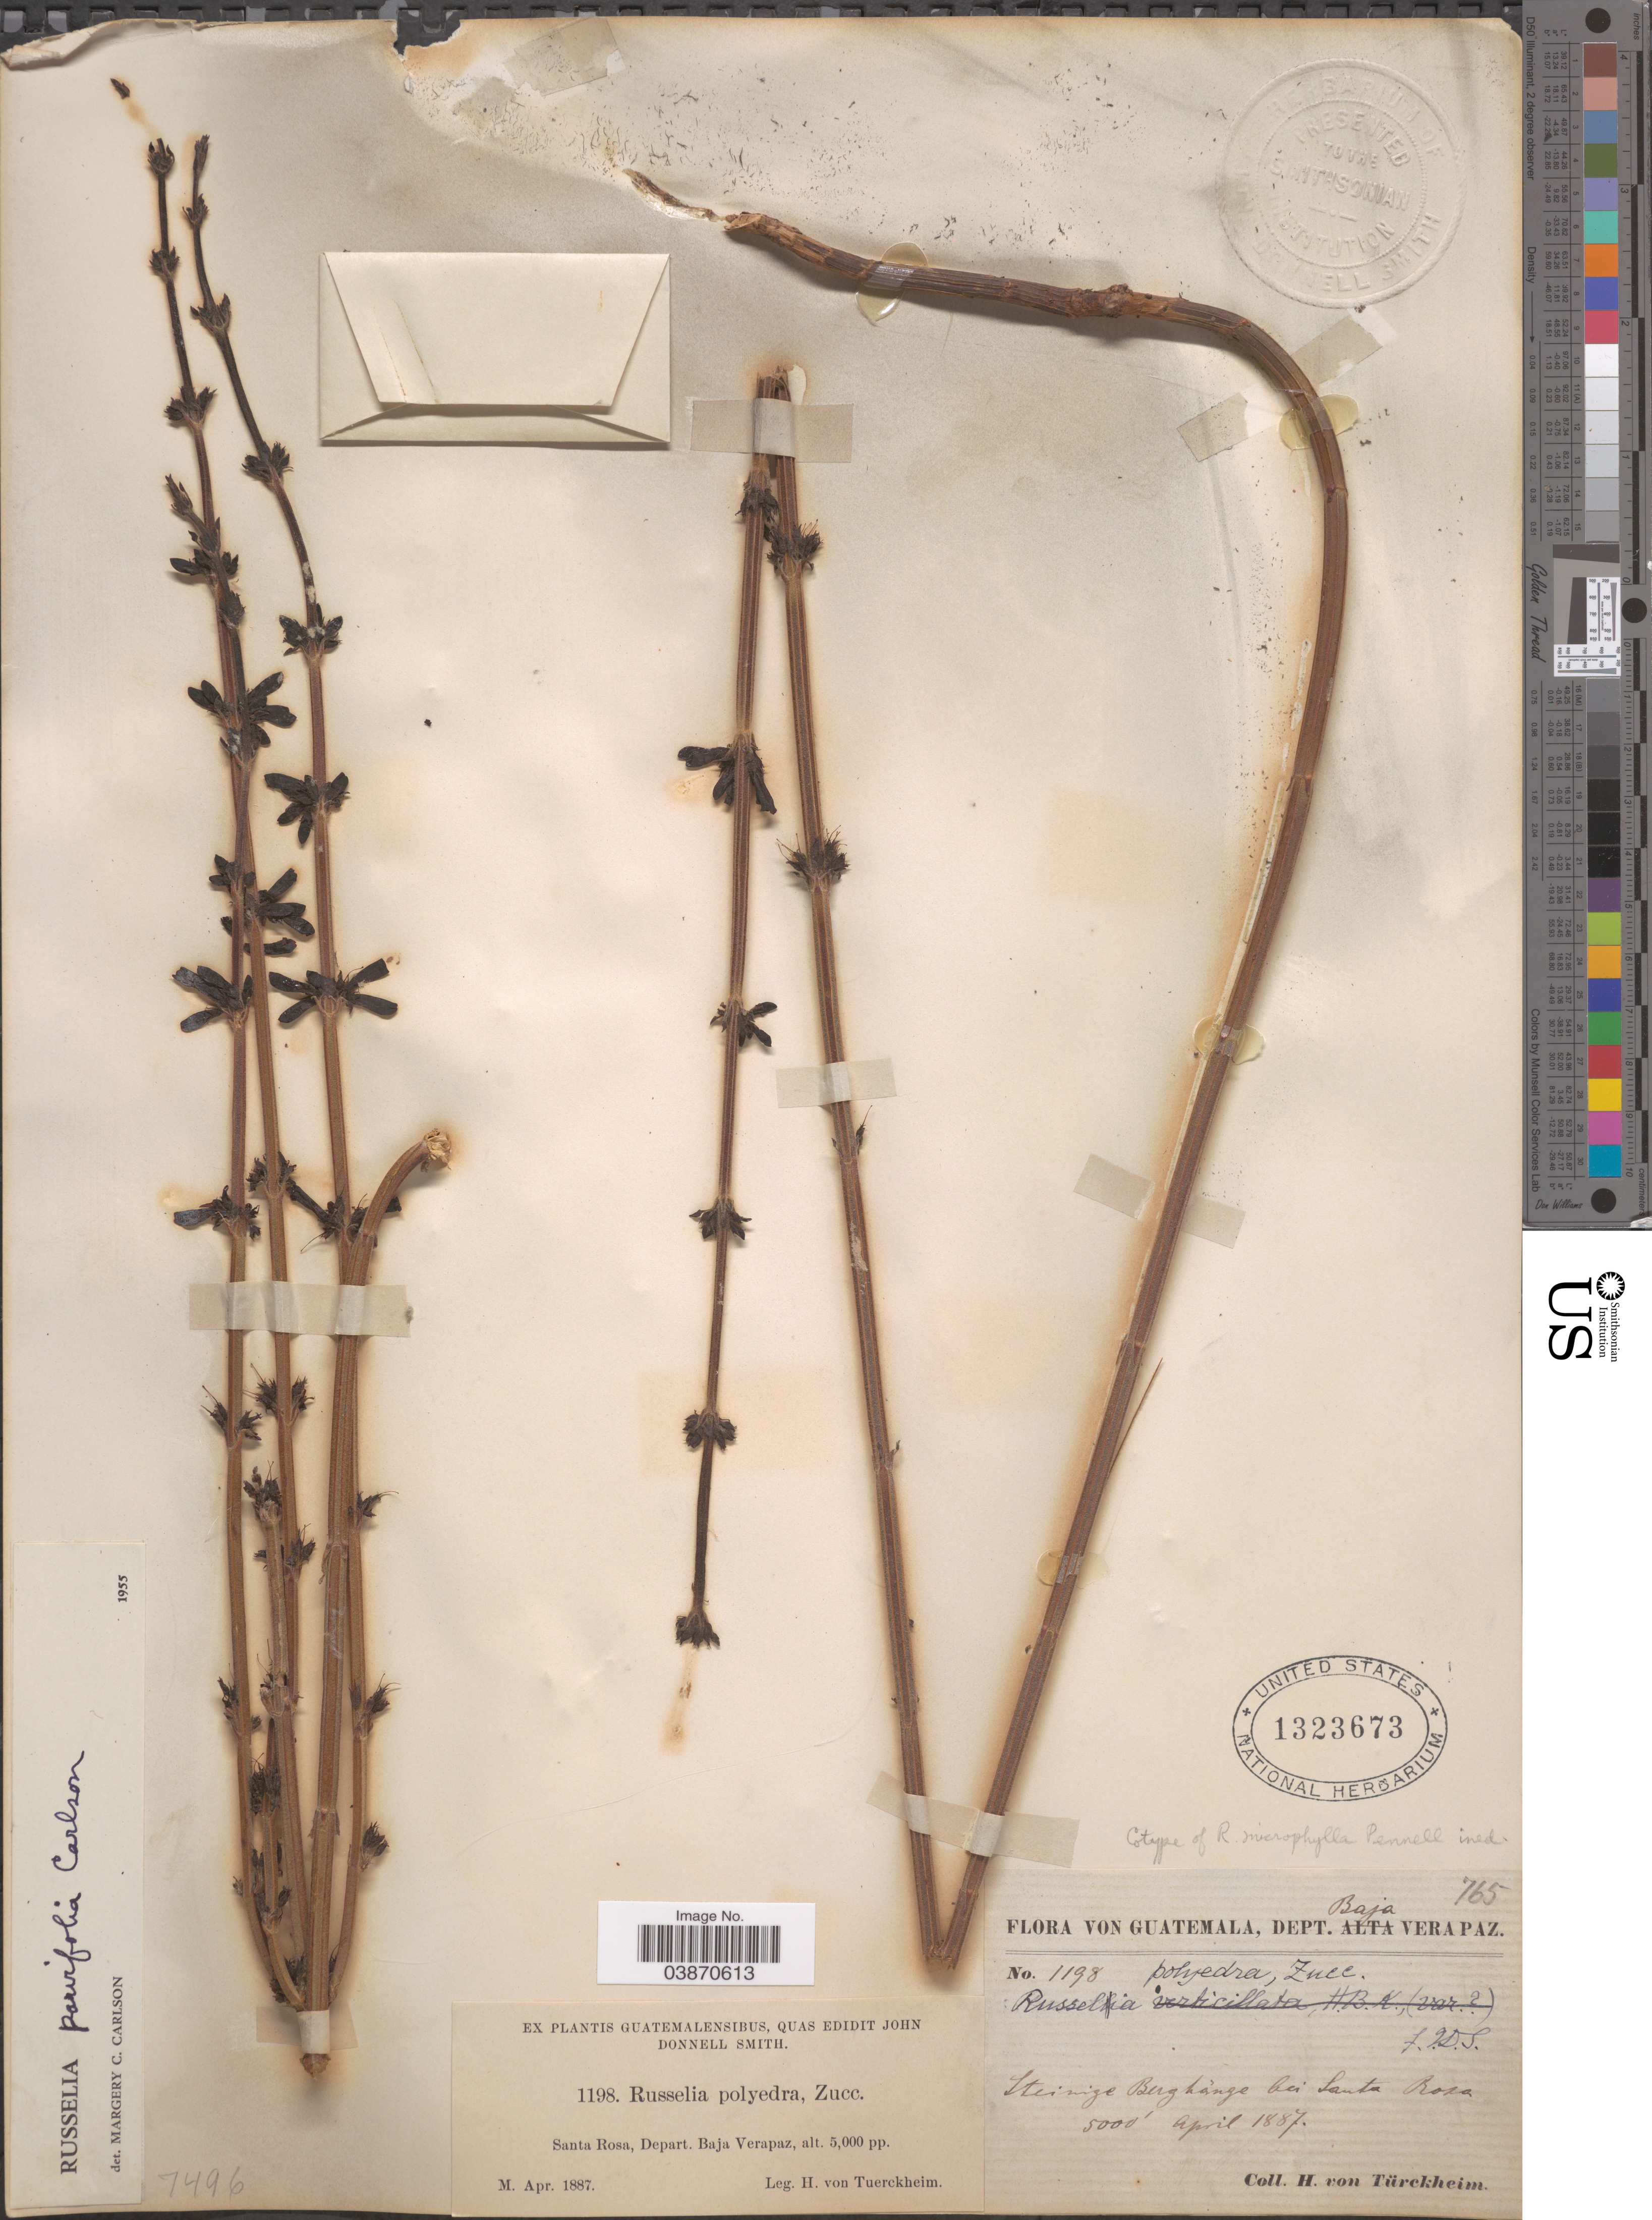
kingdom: Plantae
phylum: Tracheophyta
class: Magnoliopsida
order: Lamiales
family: Plantaginaceae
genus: Russelia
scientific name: Russelia parvifolia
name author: Carlson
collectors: H. von Türckheim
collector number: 1198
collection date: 1887-04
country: Guatemala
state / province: Baja Verapaz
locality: Dept. Baja Vera Paz. Santa Rosa. Steinige Berghânge bei Santa Rosa.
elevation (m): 1524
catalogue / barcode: US 1323673